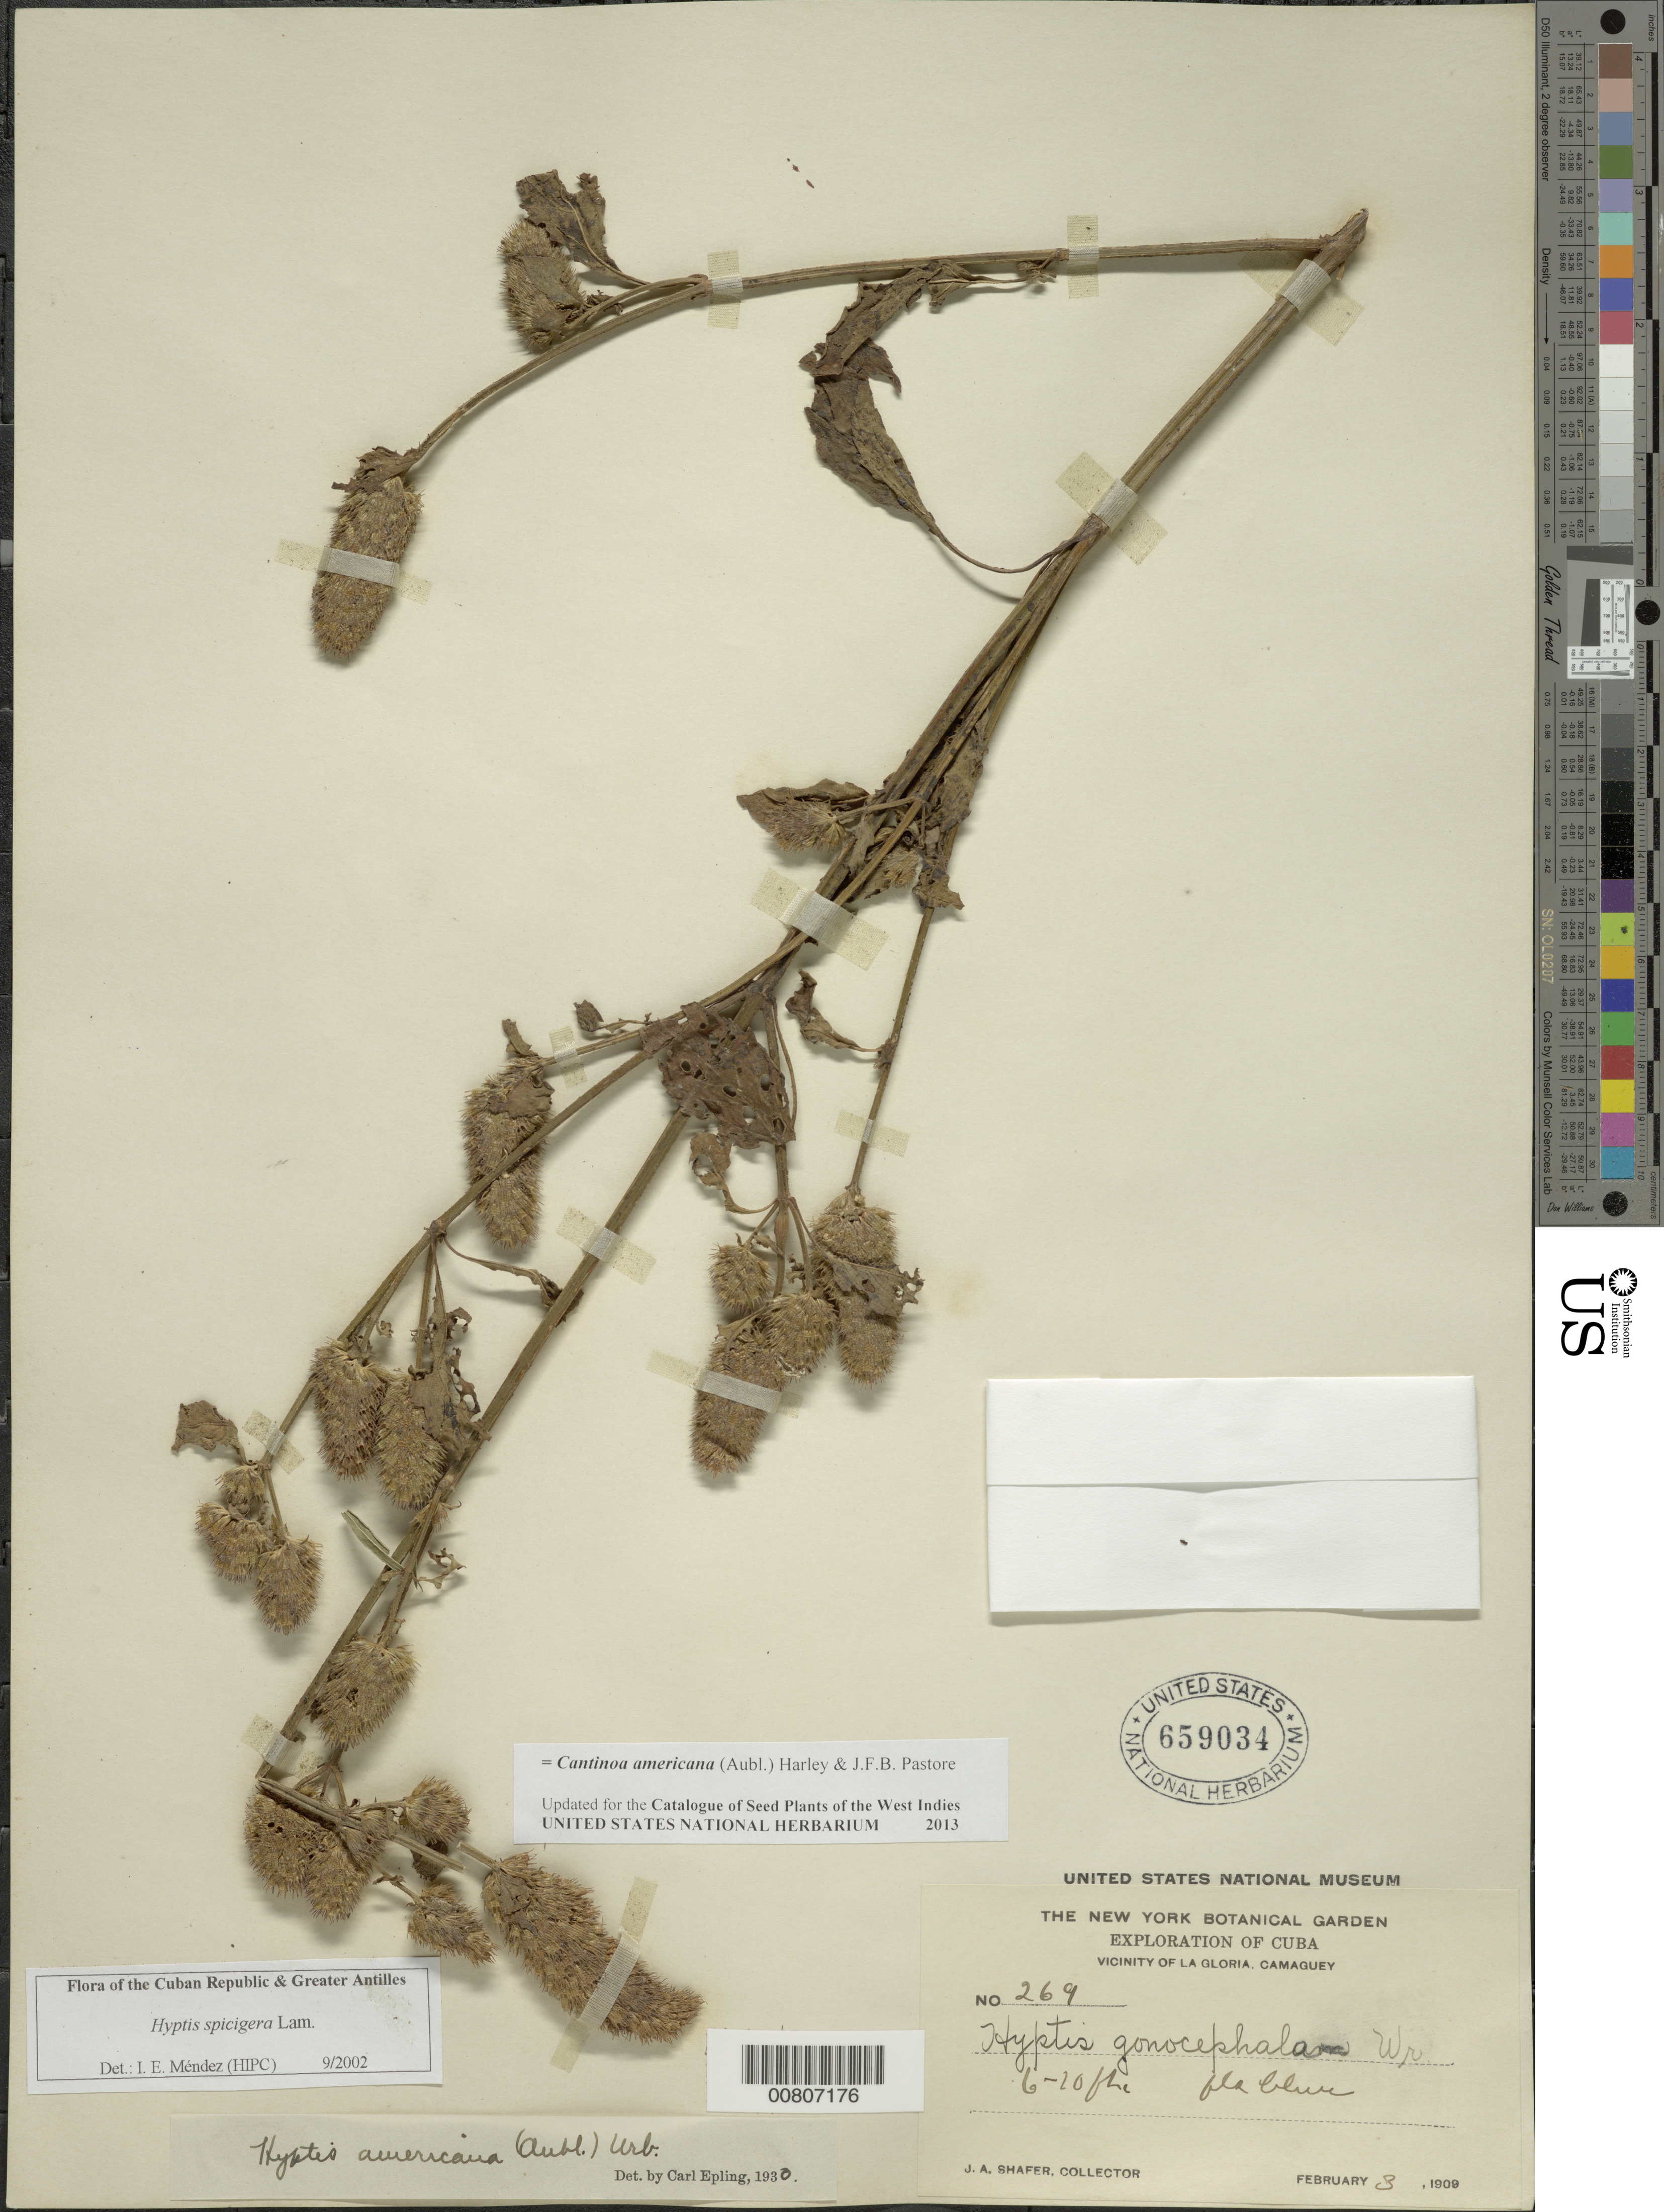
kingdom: Plantae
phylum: Tracheophyta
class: Magnoliopsida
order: Lamiales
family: Lamiaceae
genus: Hyptis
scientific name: Hyptis spicigera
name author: Lam.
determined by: Méndez, Isidro E., (HIPC)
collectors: J. A. Shafer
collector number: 269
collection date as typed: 03 Feb 1909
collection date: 1909-02-03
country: Cuba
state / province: Camaguey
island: Cuba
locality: La Gloria vicinity, Camaguey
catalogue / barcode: US 659034